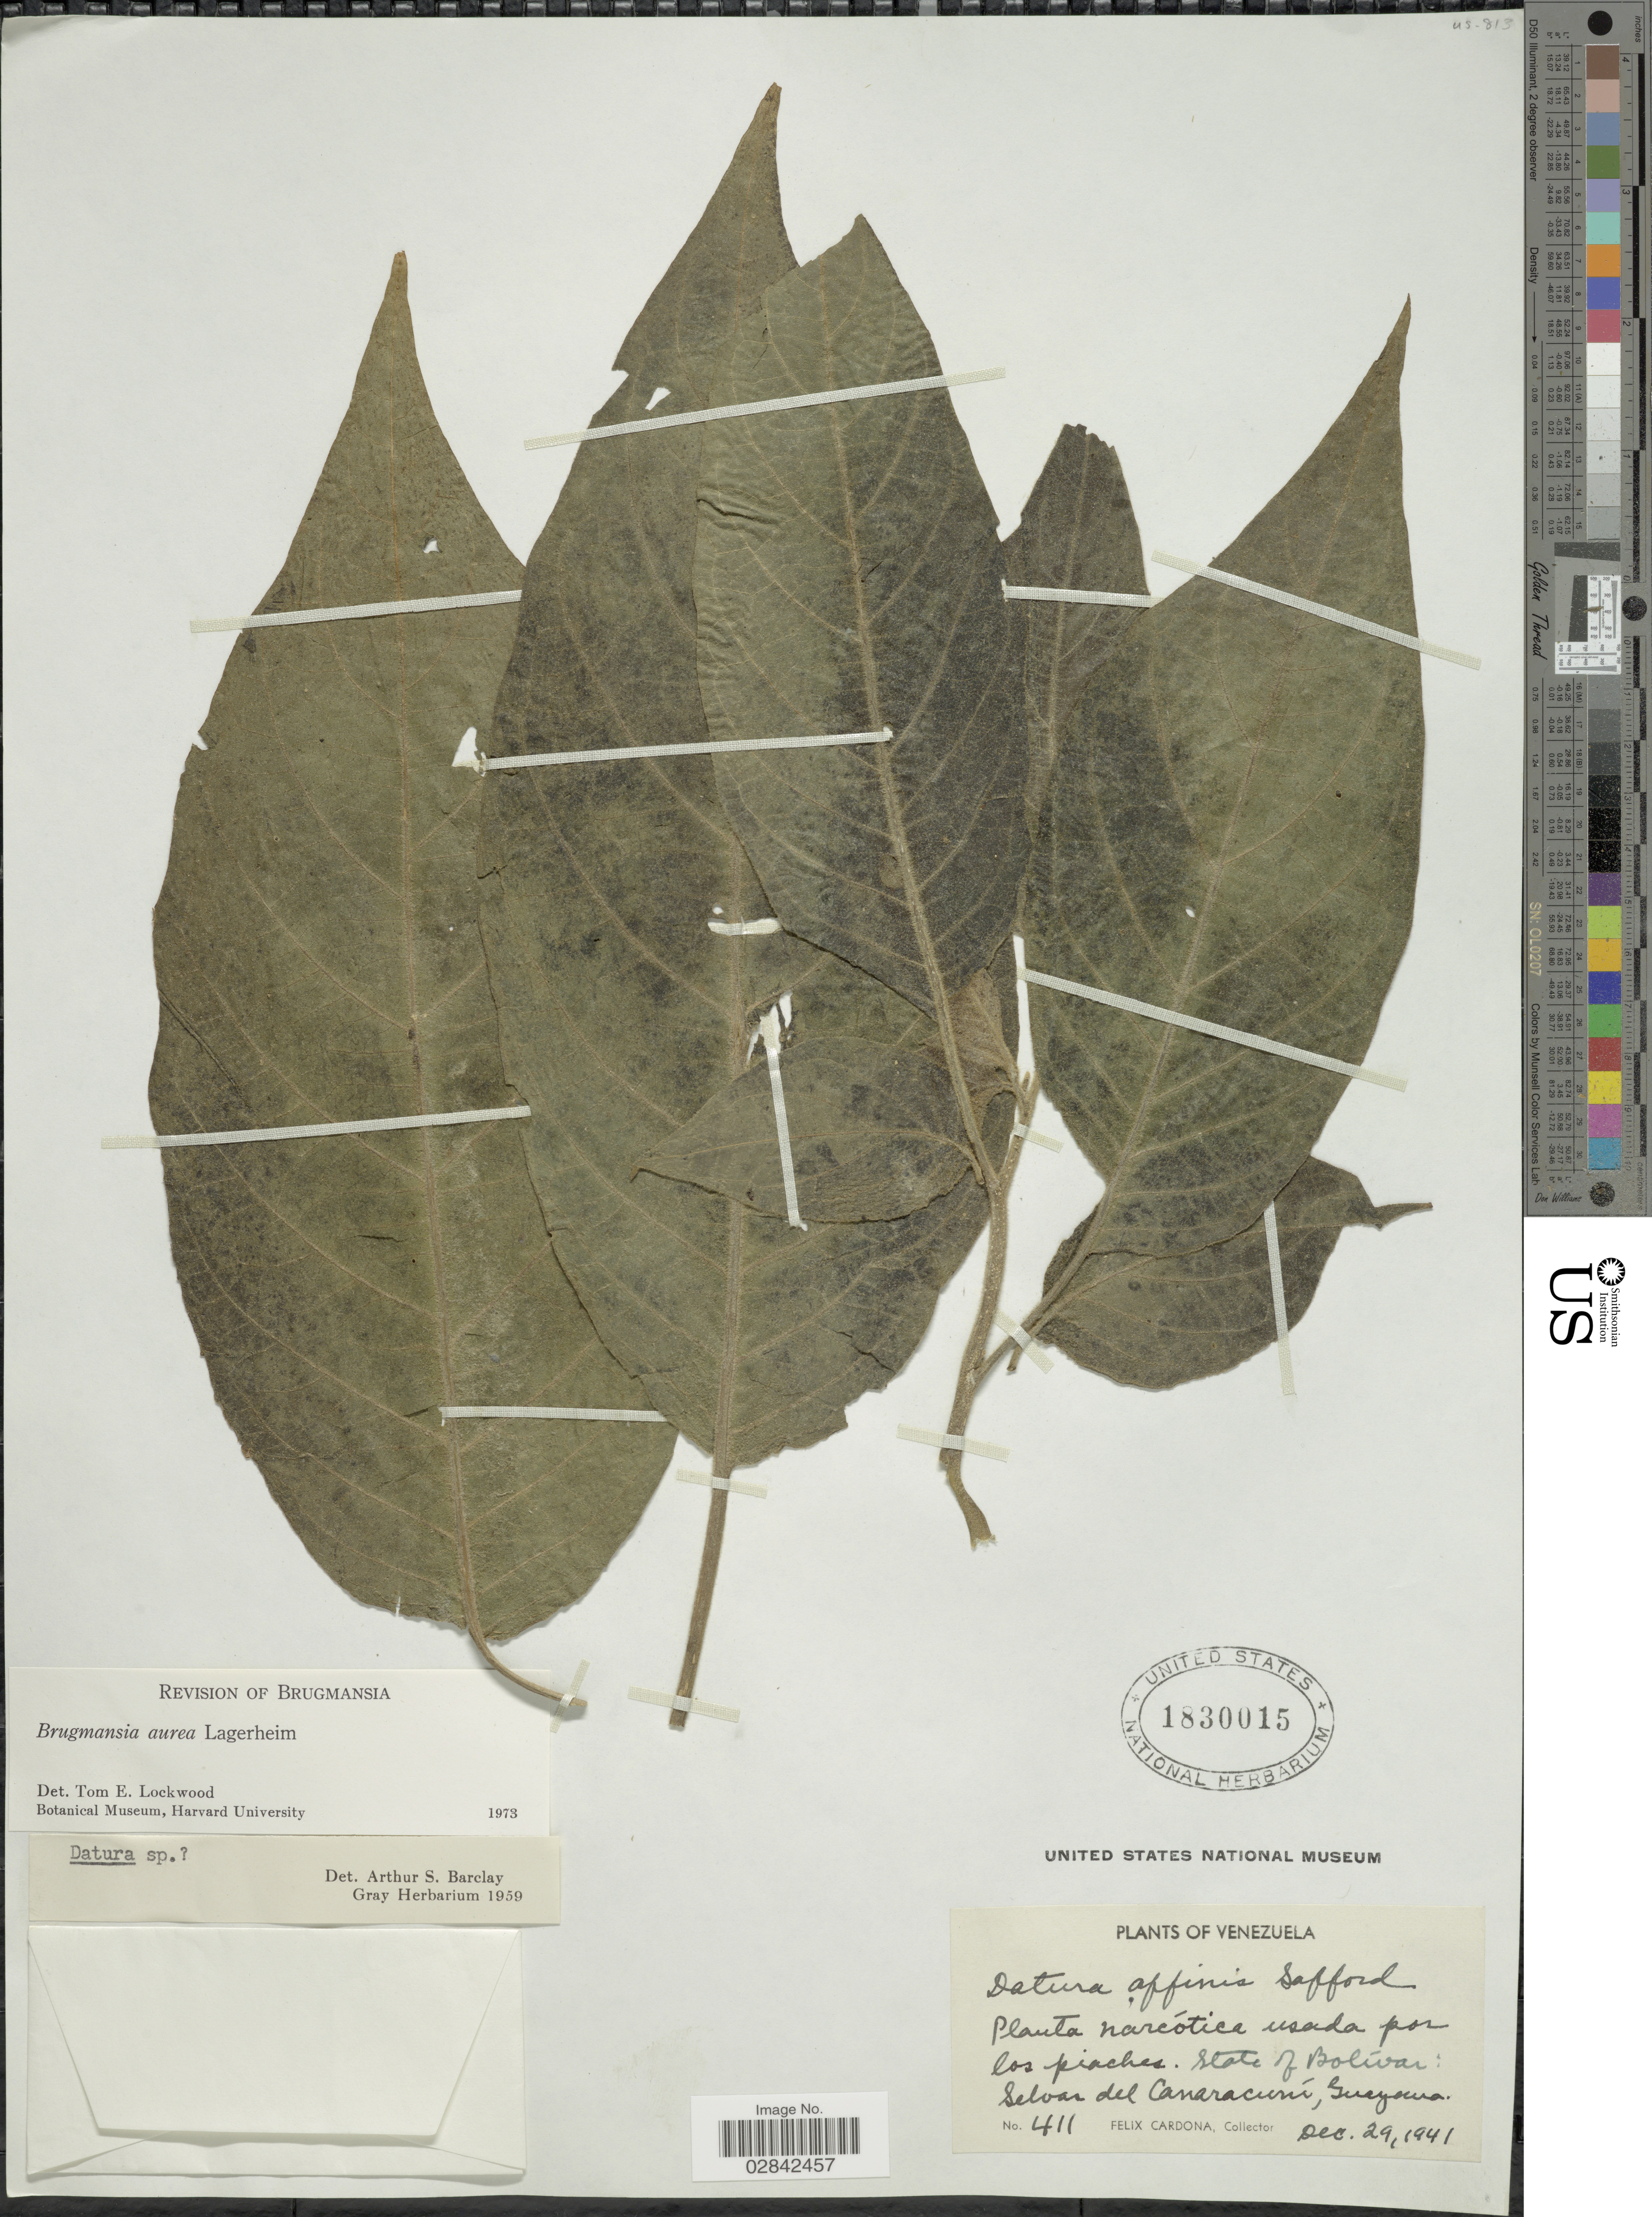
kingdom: Plantae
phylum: Tracheophyta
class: Magnoliopsida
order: Solanales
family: Solanaceae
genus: Brugmansia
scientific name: Brugmansia pittieri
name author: (Saff.) Moldenke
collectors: F. Cardona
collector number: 411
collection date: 1941-12-29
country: Venezuela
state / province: Bolivar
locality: Selvas del Canaracuni, Guayana.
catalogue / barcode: US 1830015